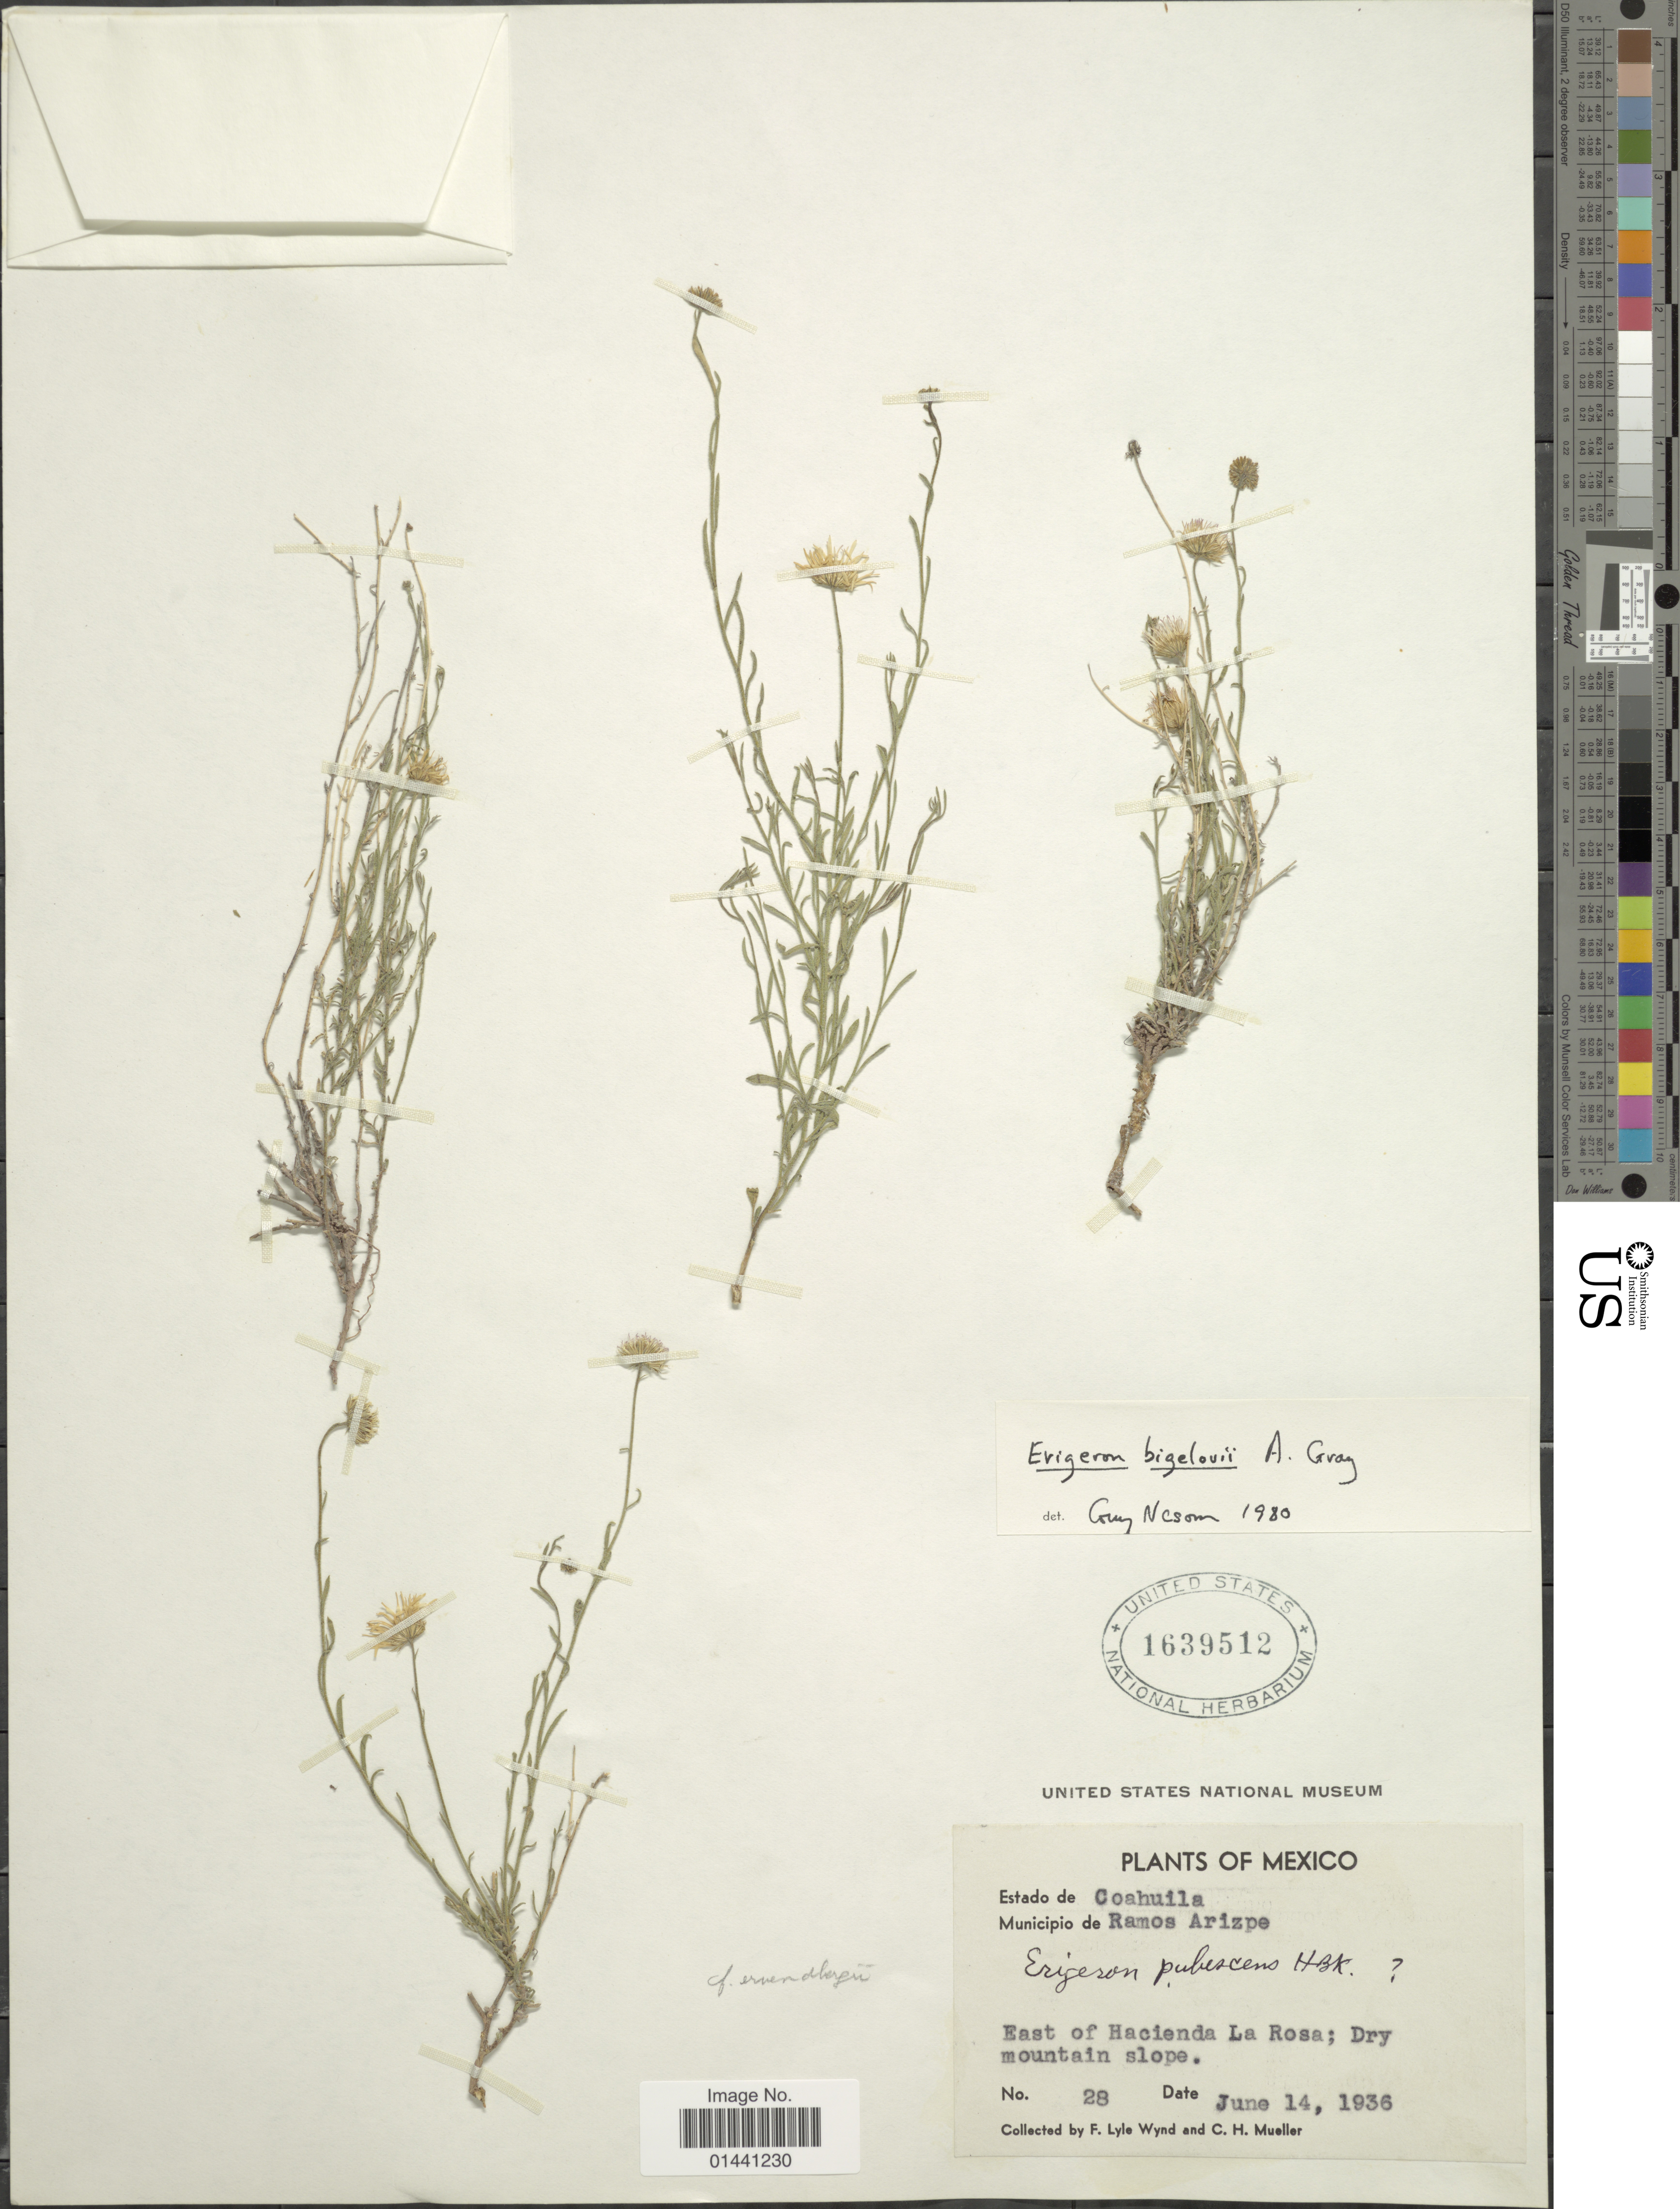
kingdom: Plantae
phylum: Tracheophyta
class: Magnoliopsida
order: Asterales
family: Asteraceae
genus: Erigeron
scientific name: Erigeron bigelovii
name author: A. Gray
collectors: F. L. Wynd & C. H. Mueller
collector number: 28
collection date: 1936-06-14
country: Mexico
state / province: Coahuila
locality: Municipio de Ramos Arizpe, east of Hacienda La Rosa; dry mountain slope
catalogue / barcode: US 1639512